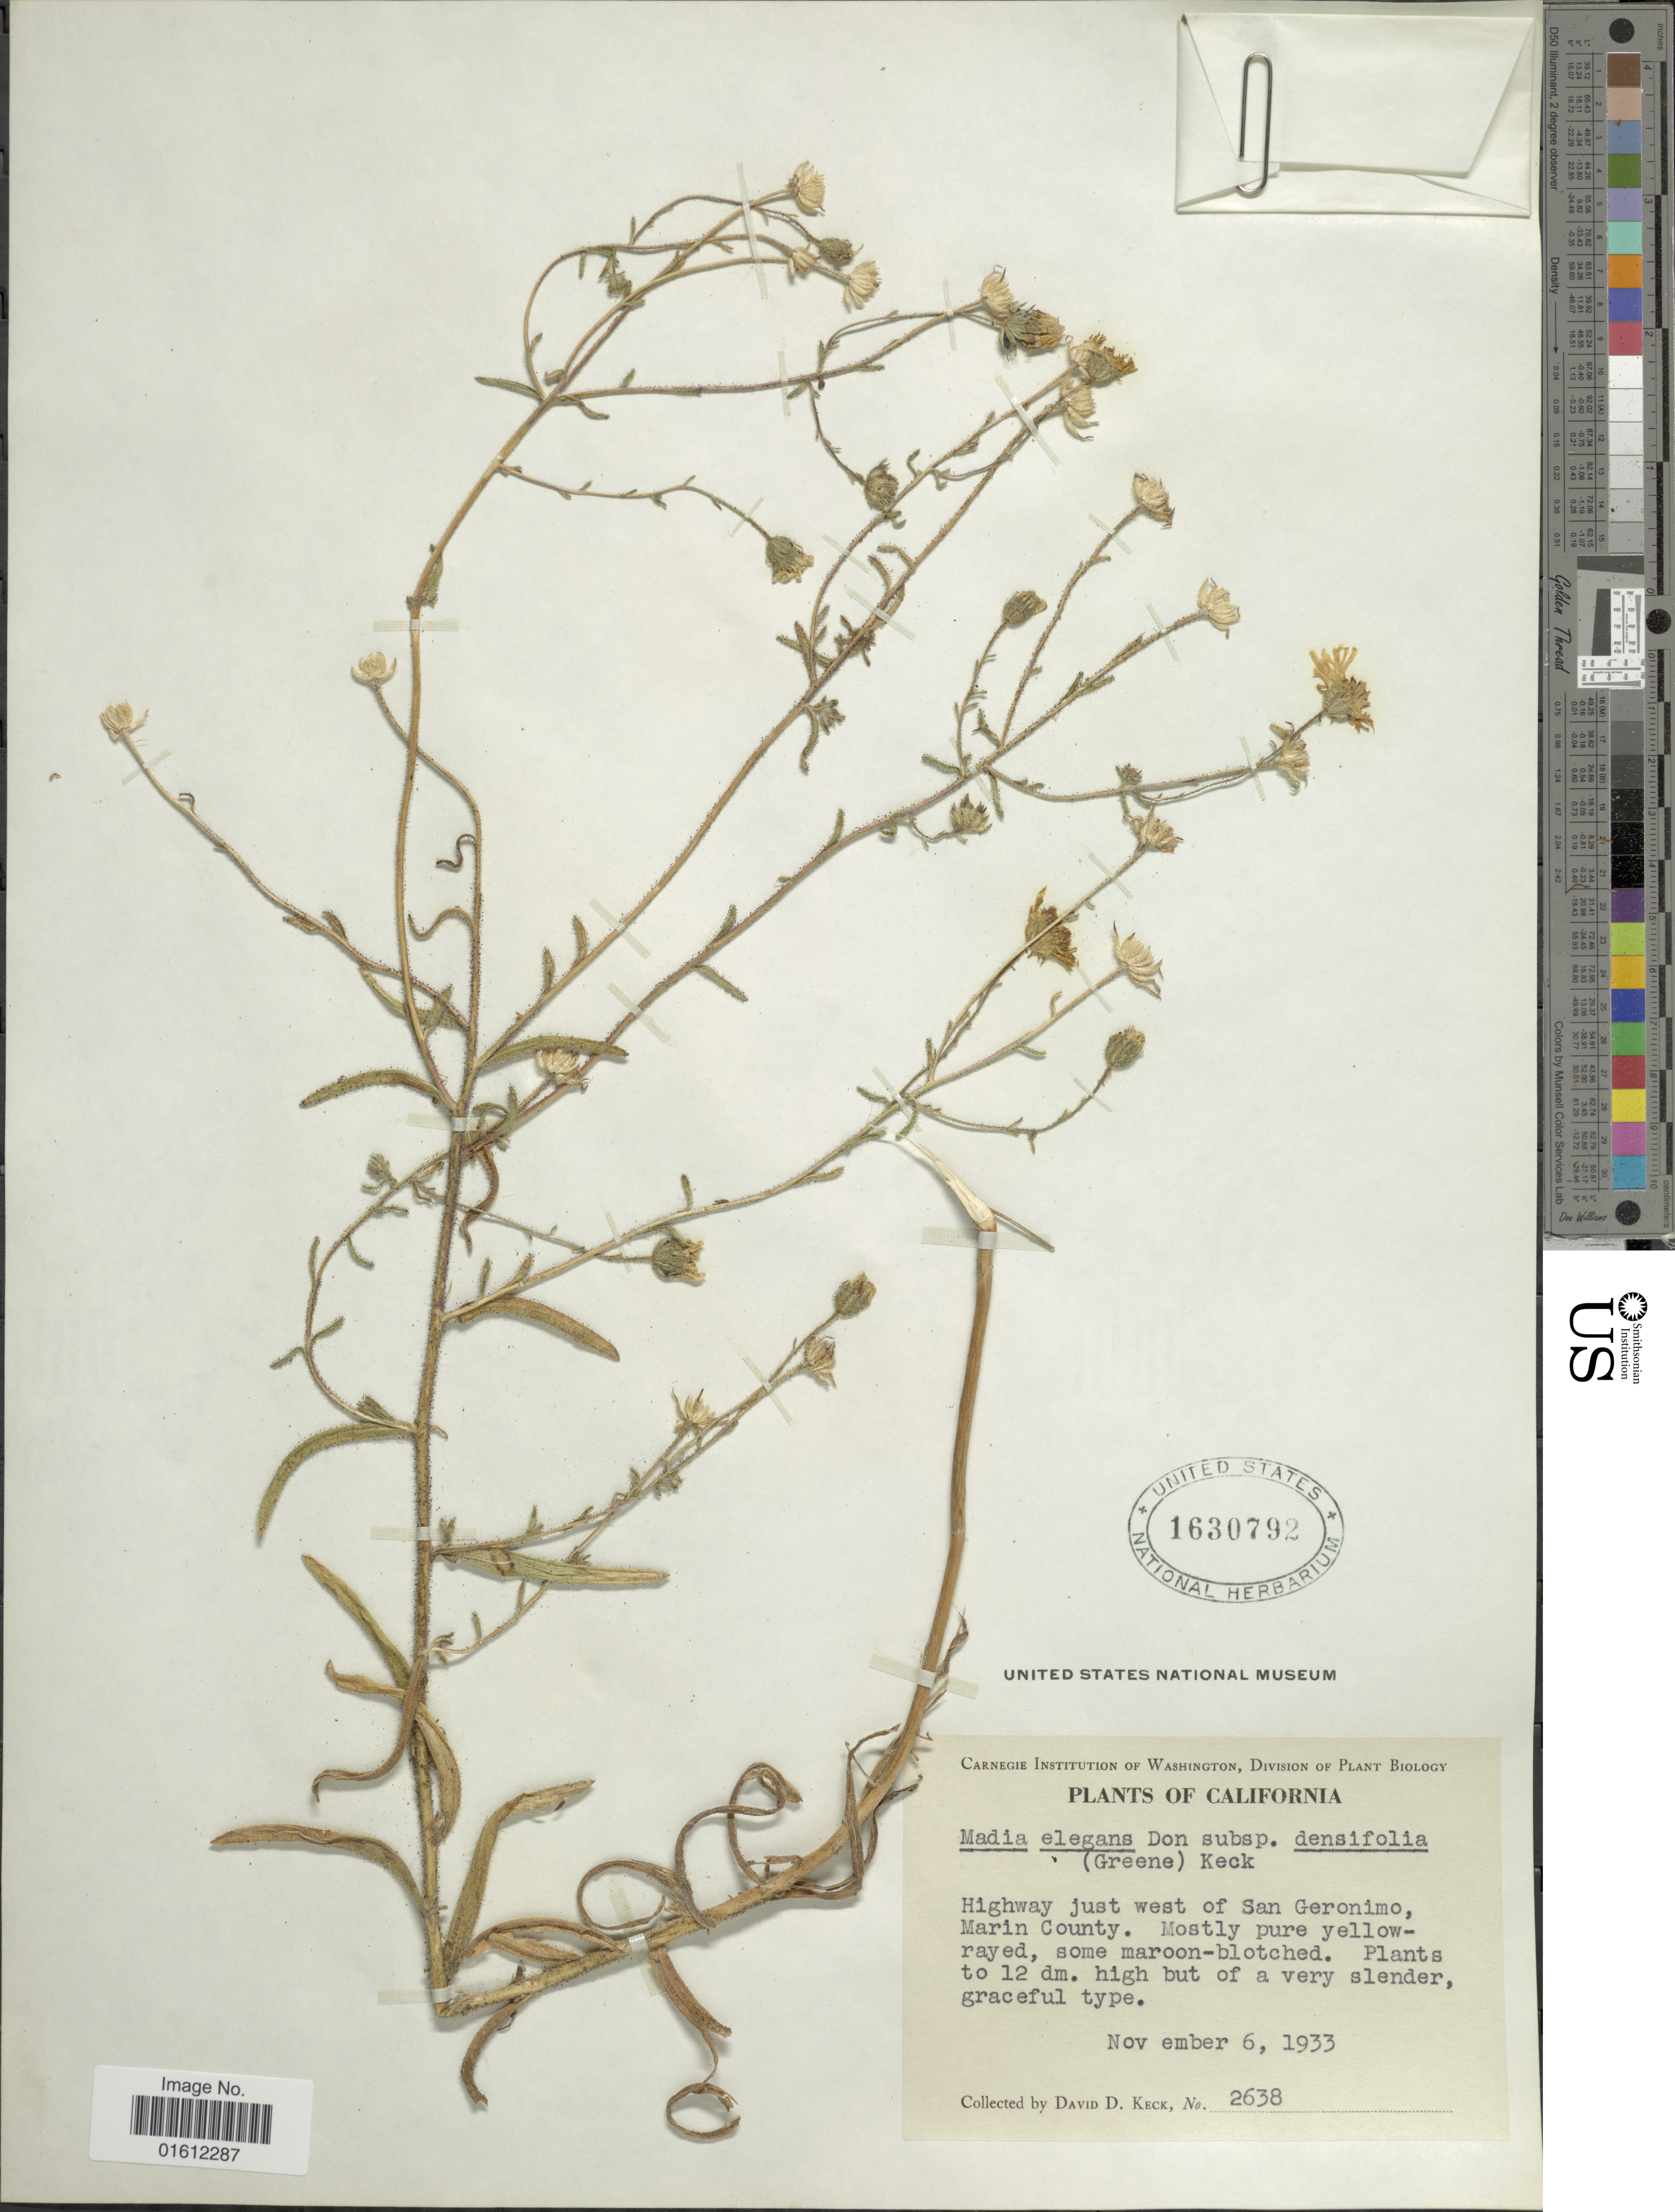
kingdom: Plantae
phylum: Tracheophyta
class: Magnoliopsida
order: Asterales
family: Asteraceae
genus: Madia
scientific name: Madia elegans subsp. densifolia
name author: (Greene) D.D. Keck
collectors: D. D. Keck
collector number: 2638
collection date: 1933-11-06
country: United States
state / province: California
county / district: Marin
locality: Highway just west of San Geronimo, Marin County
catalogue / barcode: US 1630792